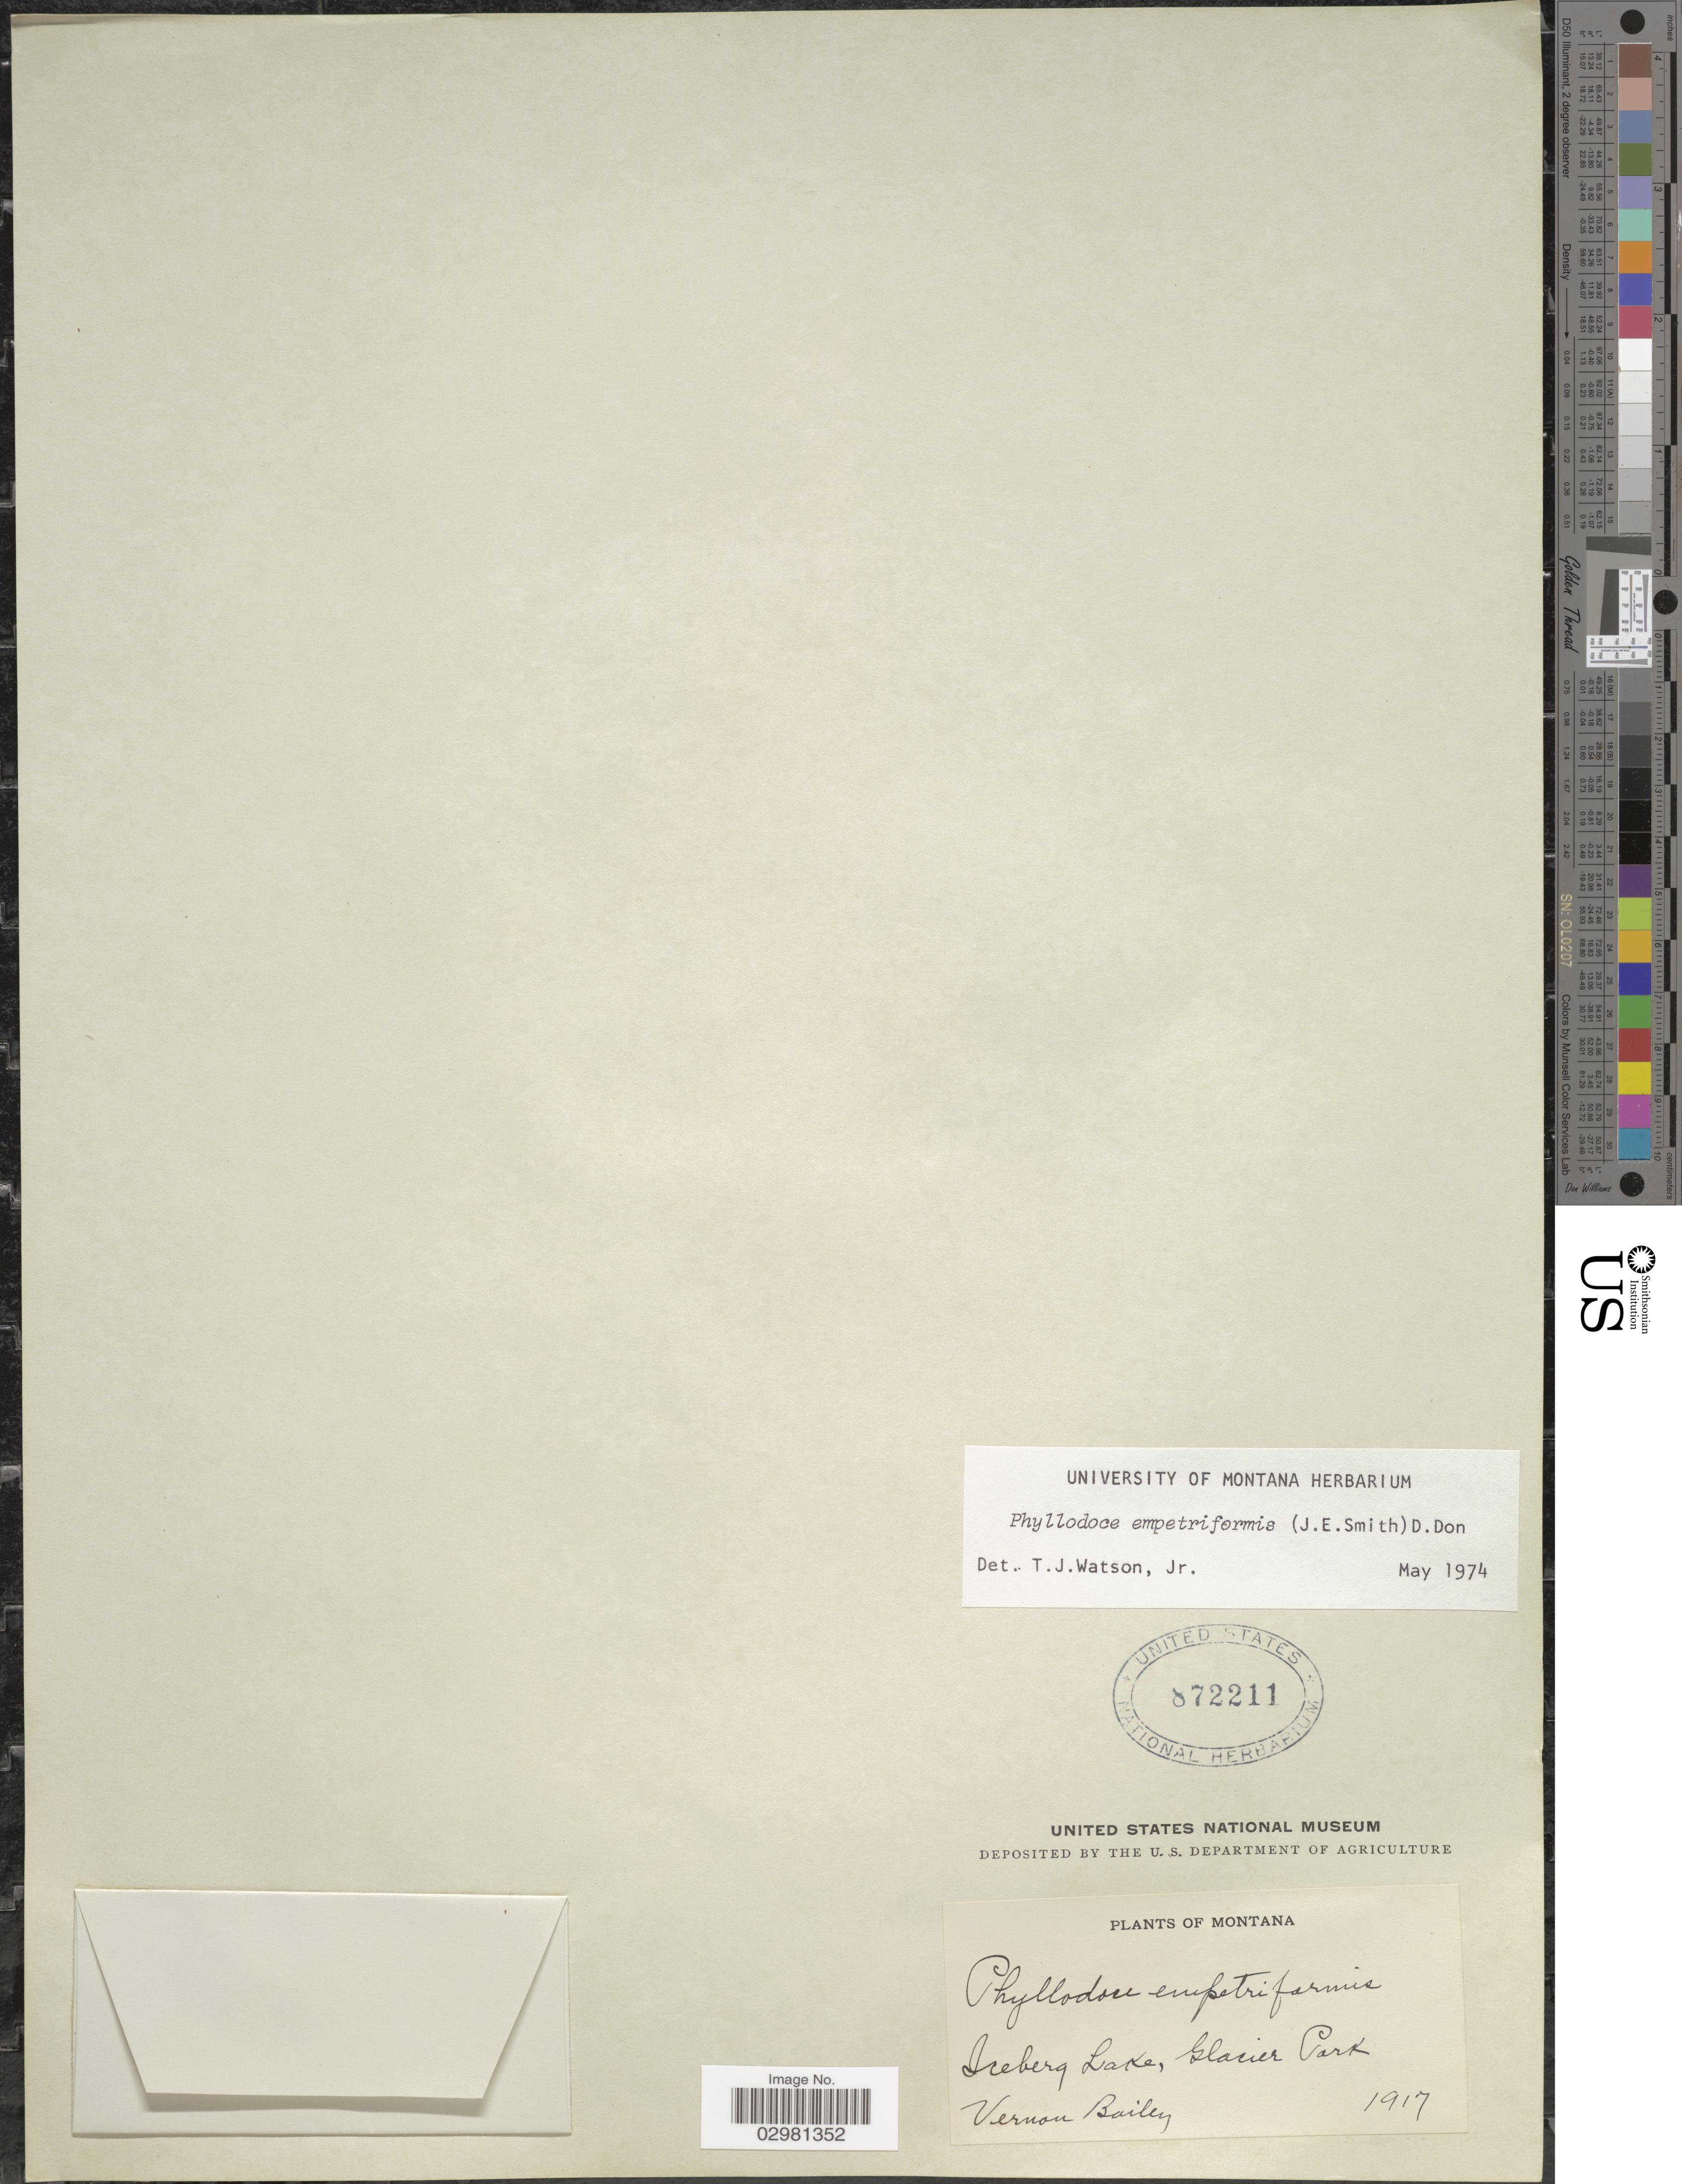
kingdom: Plantae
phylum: Tracheophyta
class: Magnoliopsida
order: Ericales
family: Ericaceae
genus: Phyllodoce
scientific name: Phyllodoce empetiformis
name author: (Small) D. Don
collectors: V. O. Bailey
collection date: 1917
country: United States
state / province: Montana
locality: Icerberg Lake, Glacier Park.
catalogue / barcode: US 872211